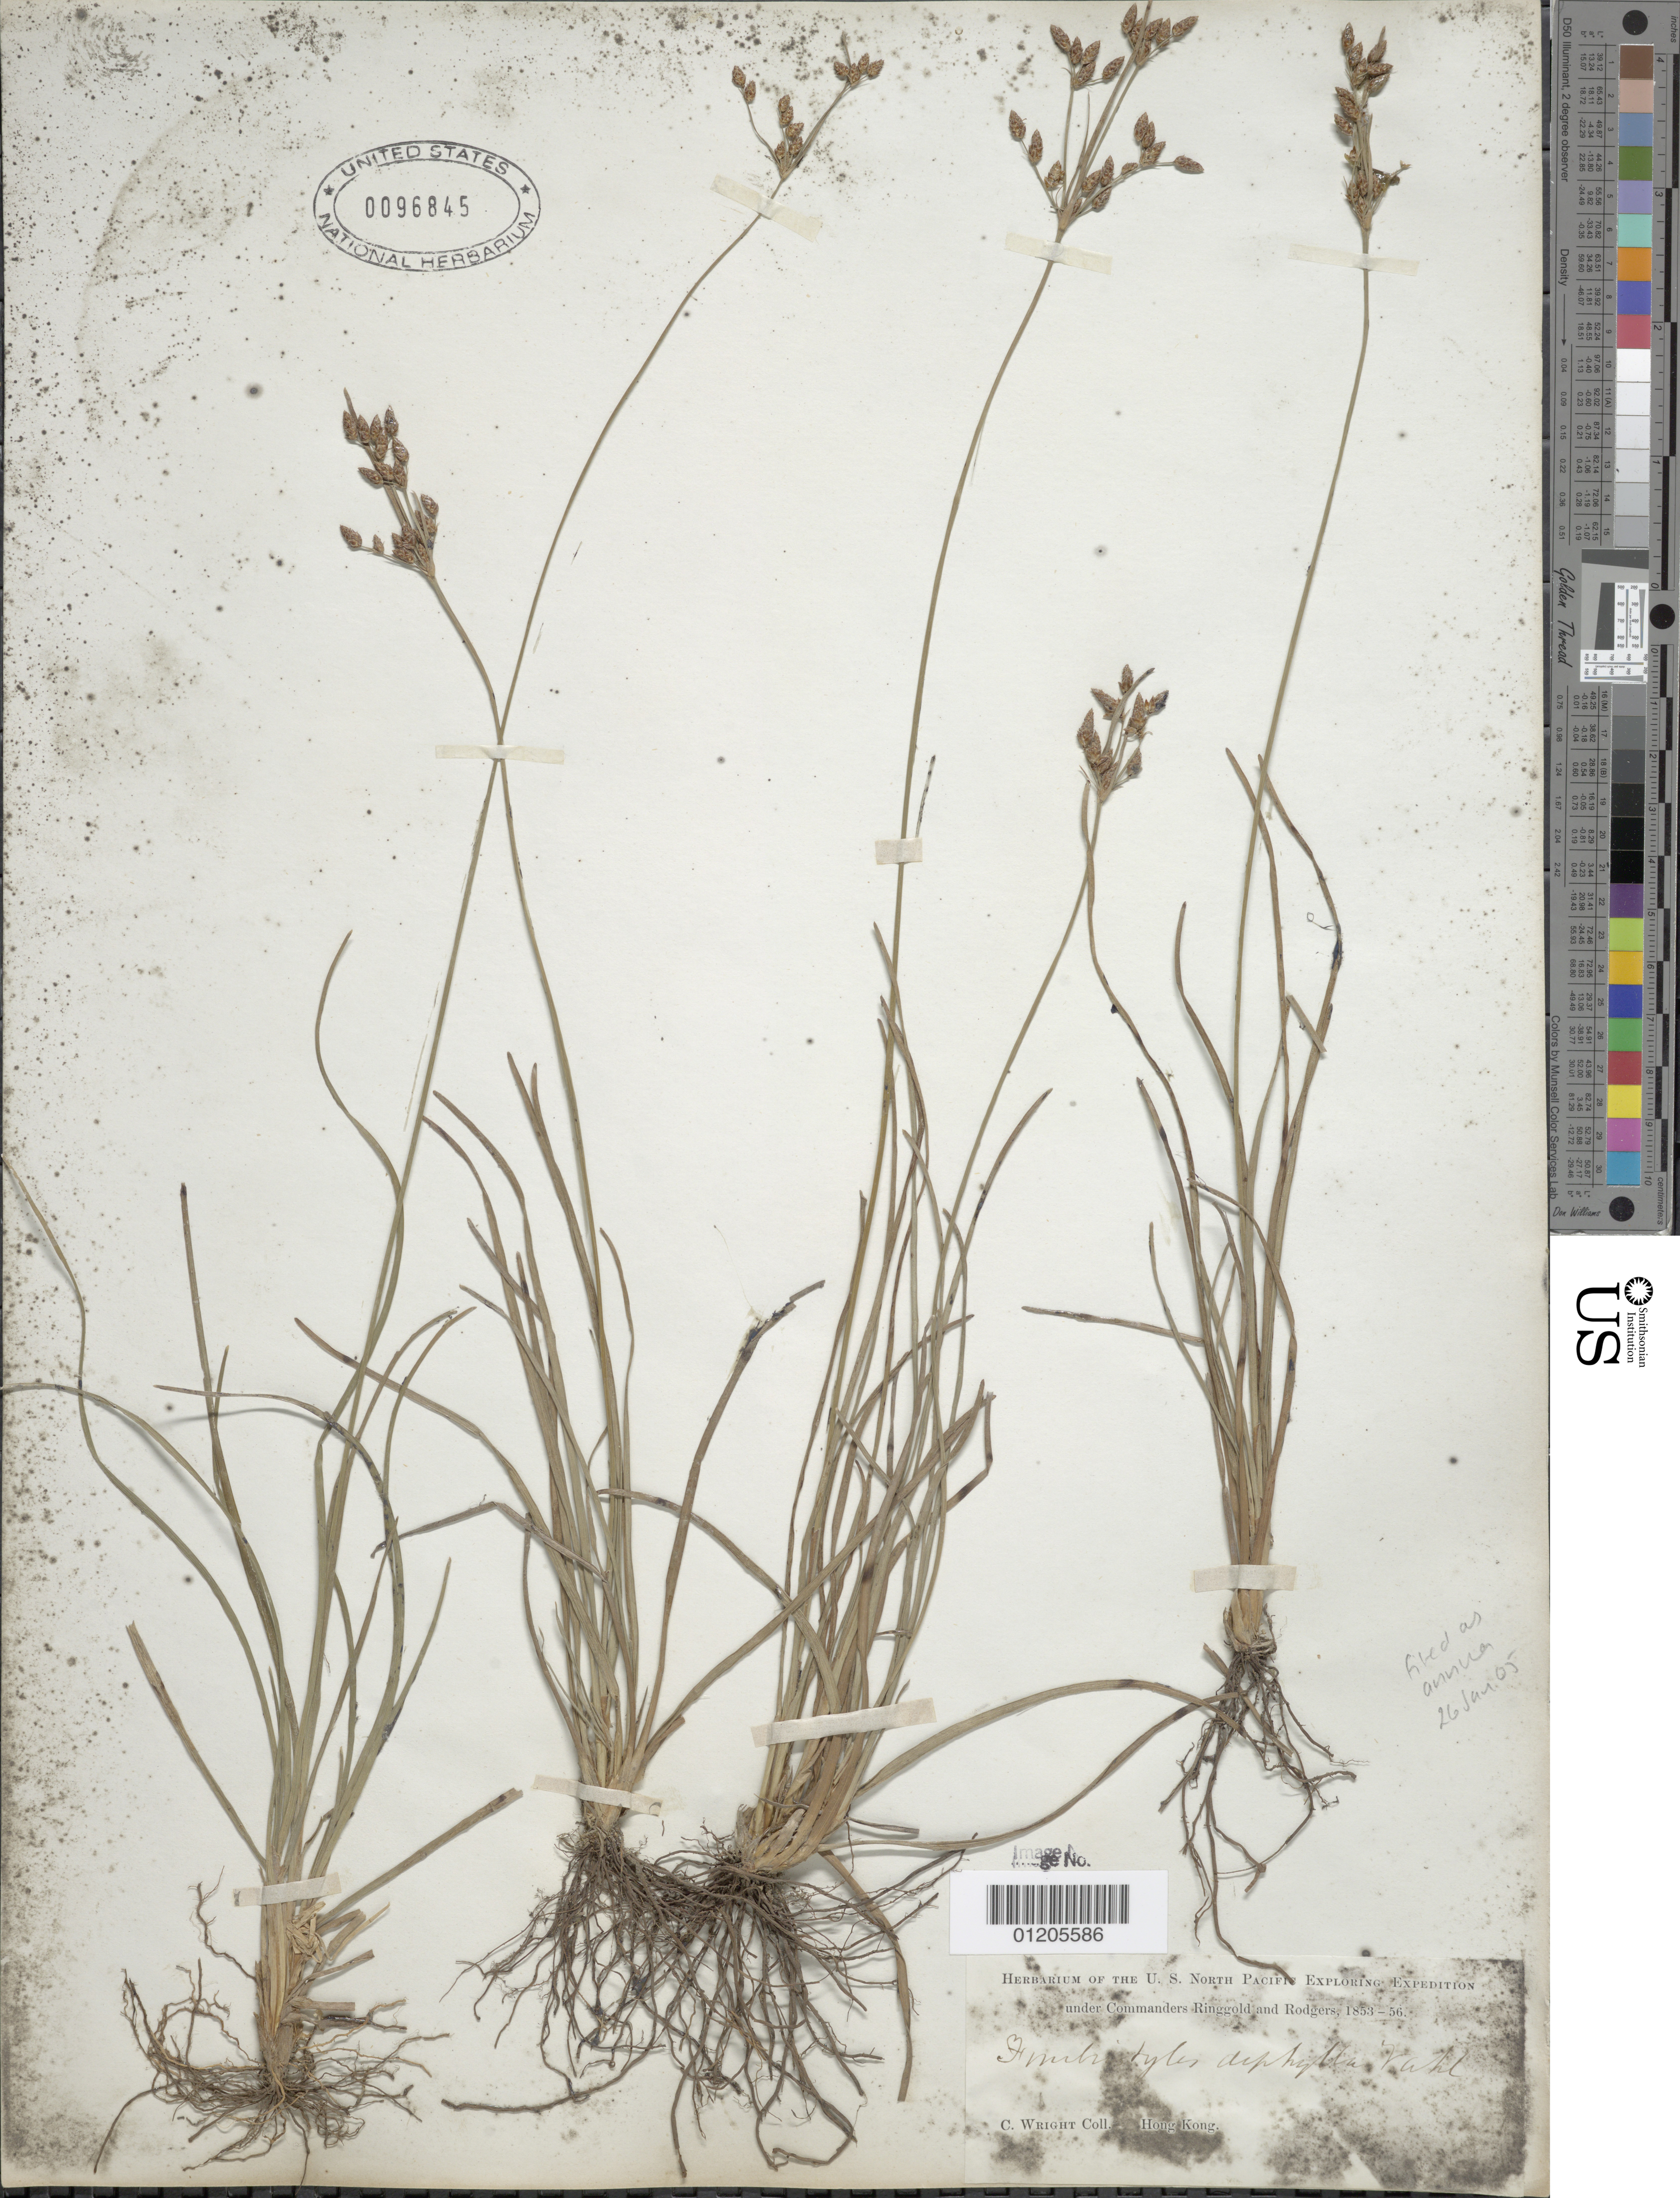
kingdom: Plantae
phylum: Tracheophyta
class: Liliopsida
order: Poales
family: Cyperaceae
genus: Fimbristylis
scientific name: Fimbristylis annua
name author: (All.) Roem. & Schult.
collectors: C. Wright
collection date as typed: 1853 to -- -- 1856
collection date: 1853/1856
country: China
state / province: Hong Kong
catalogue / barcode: US 96845